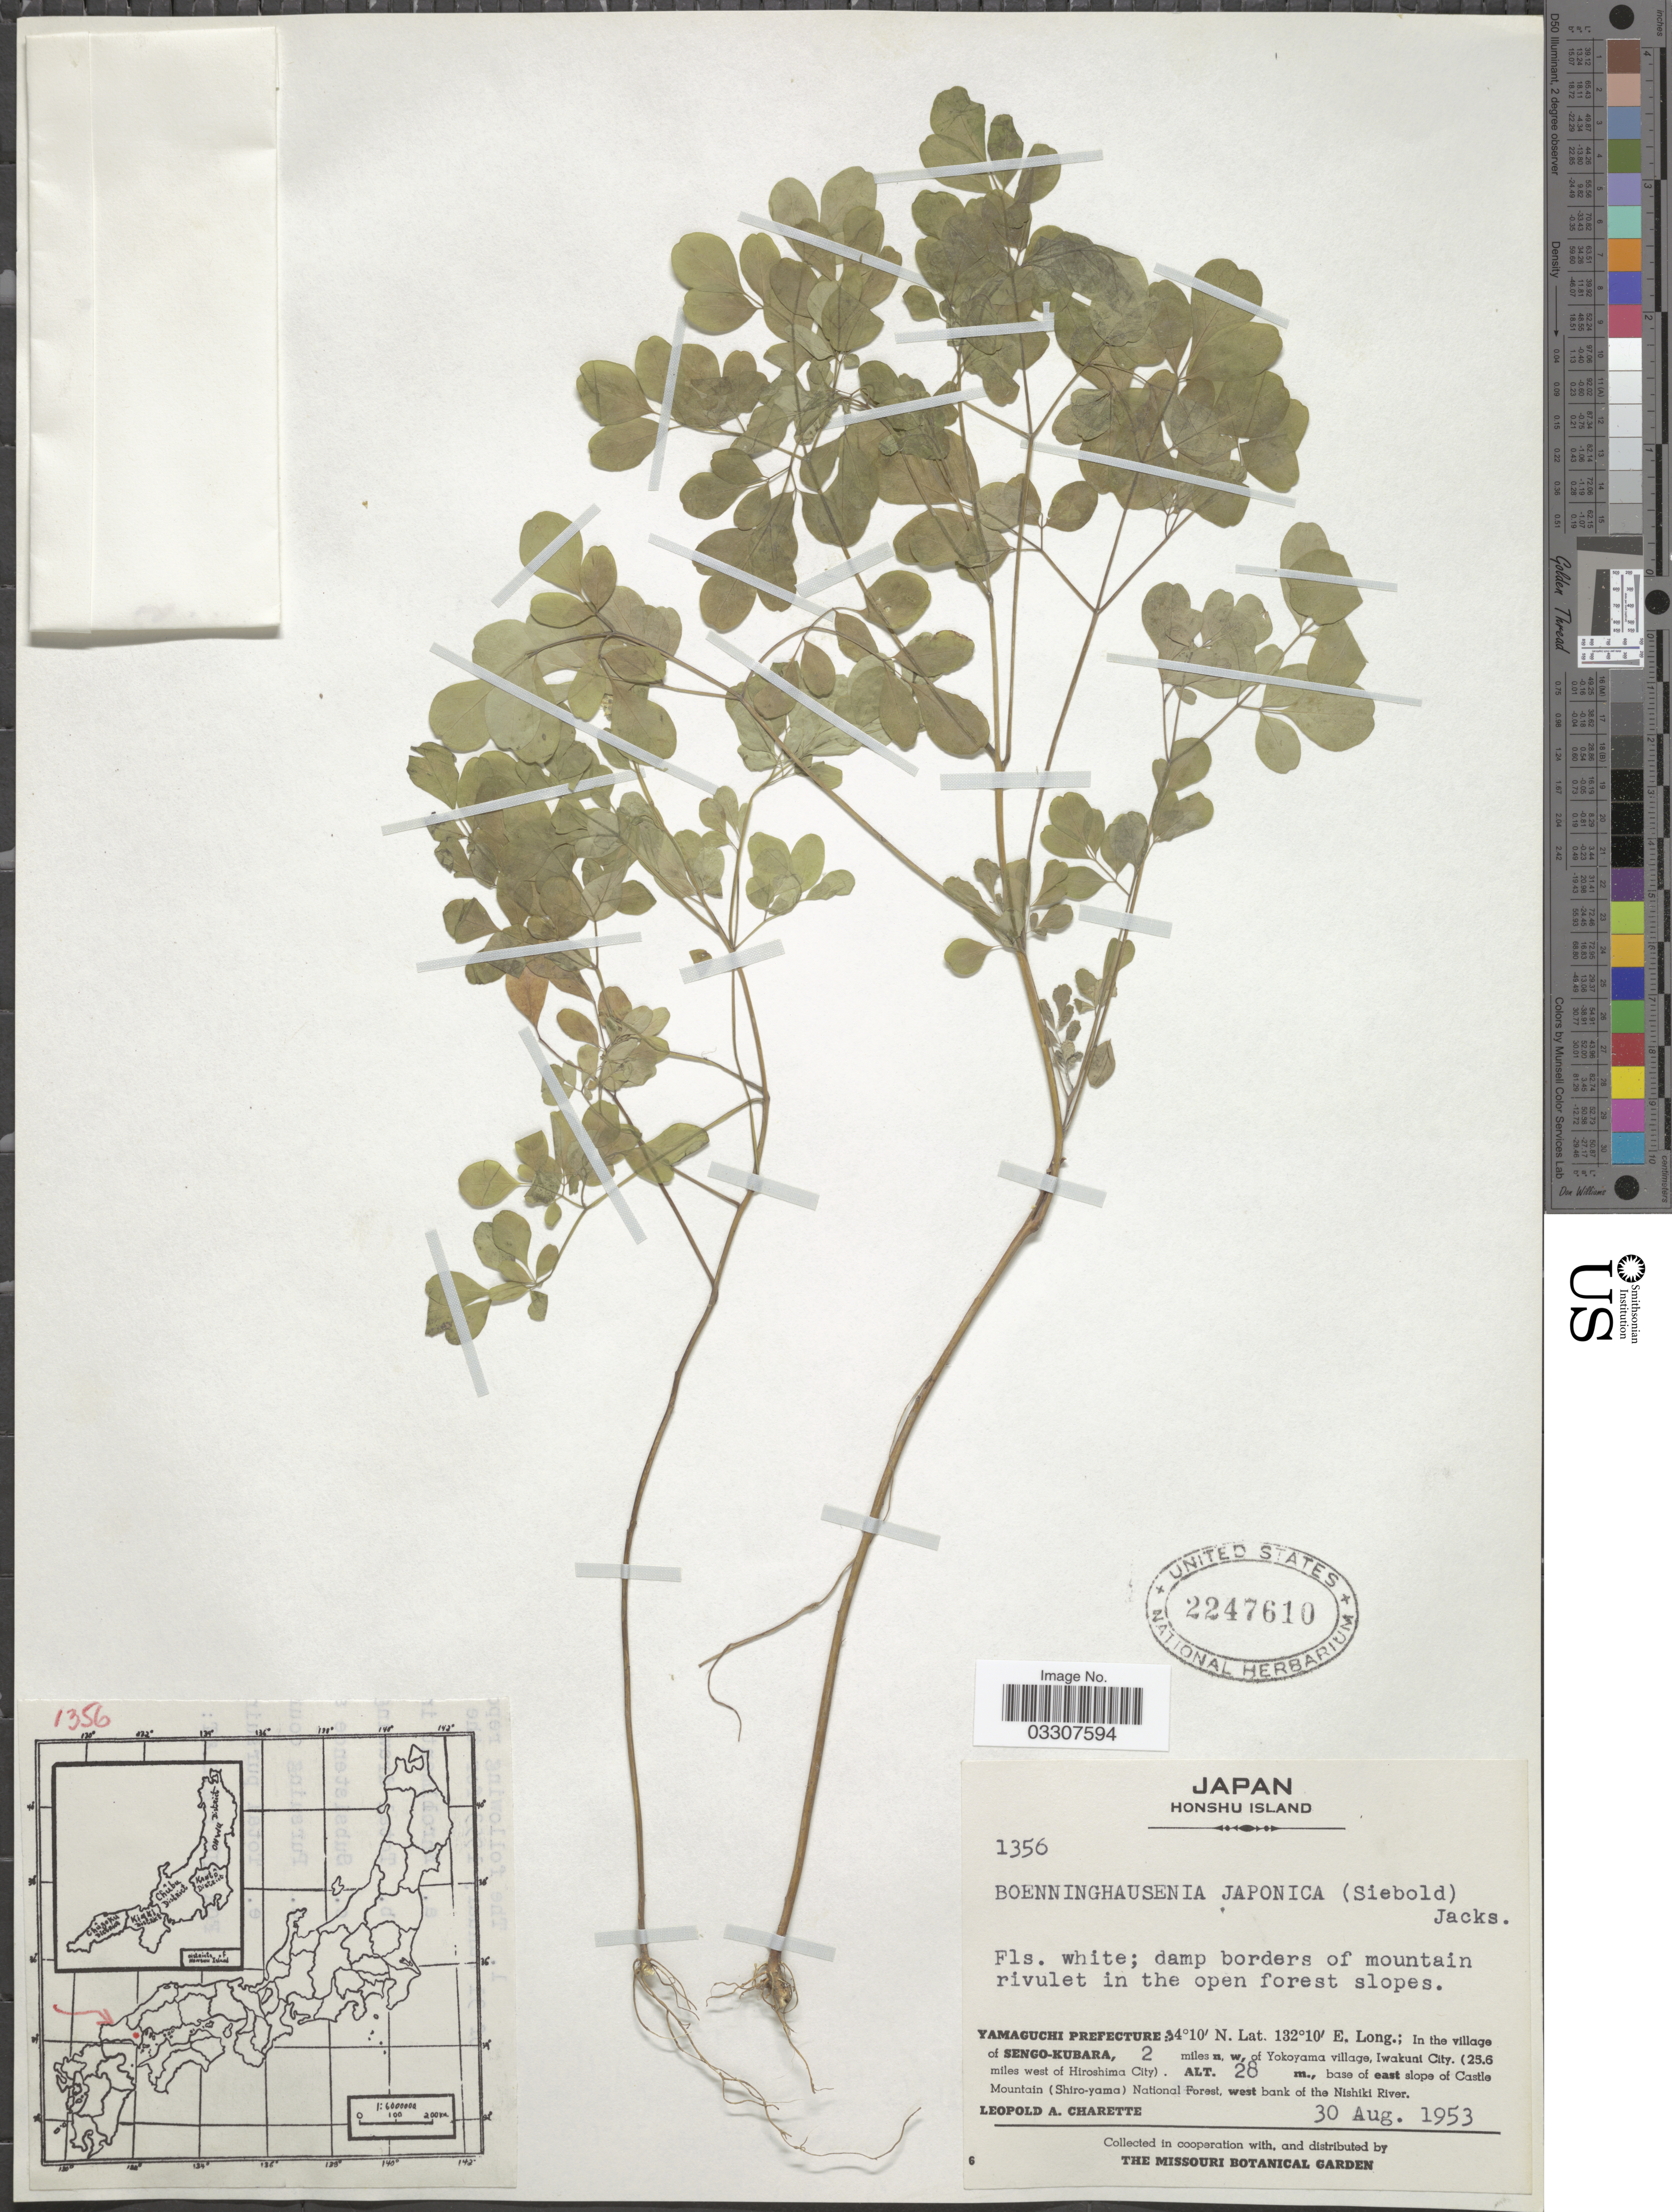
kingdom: Plantae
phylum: Tracheophyta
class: Magnoliopsida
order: Sapindales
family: Rutaceae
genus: Boenninghausenia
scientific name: Boenninghausenia japonica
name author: (Siebold ex Miq.) Nakai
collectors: L. A. Charette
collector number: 1356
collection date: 1953-08-30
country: Japan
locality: Honshu Island. Yamaguchi Prefecture; In the village of Sengo-Kubara, 2 miles n.w, of Yokoyama village, Iwakuni City. (25.6 miles west of Hiroshima City). Base of east slope of Castle Mountain (Shiro-yama) National Forest, west bank of the Nishiki River.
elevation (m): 28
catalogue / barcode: US 2247610